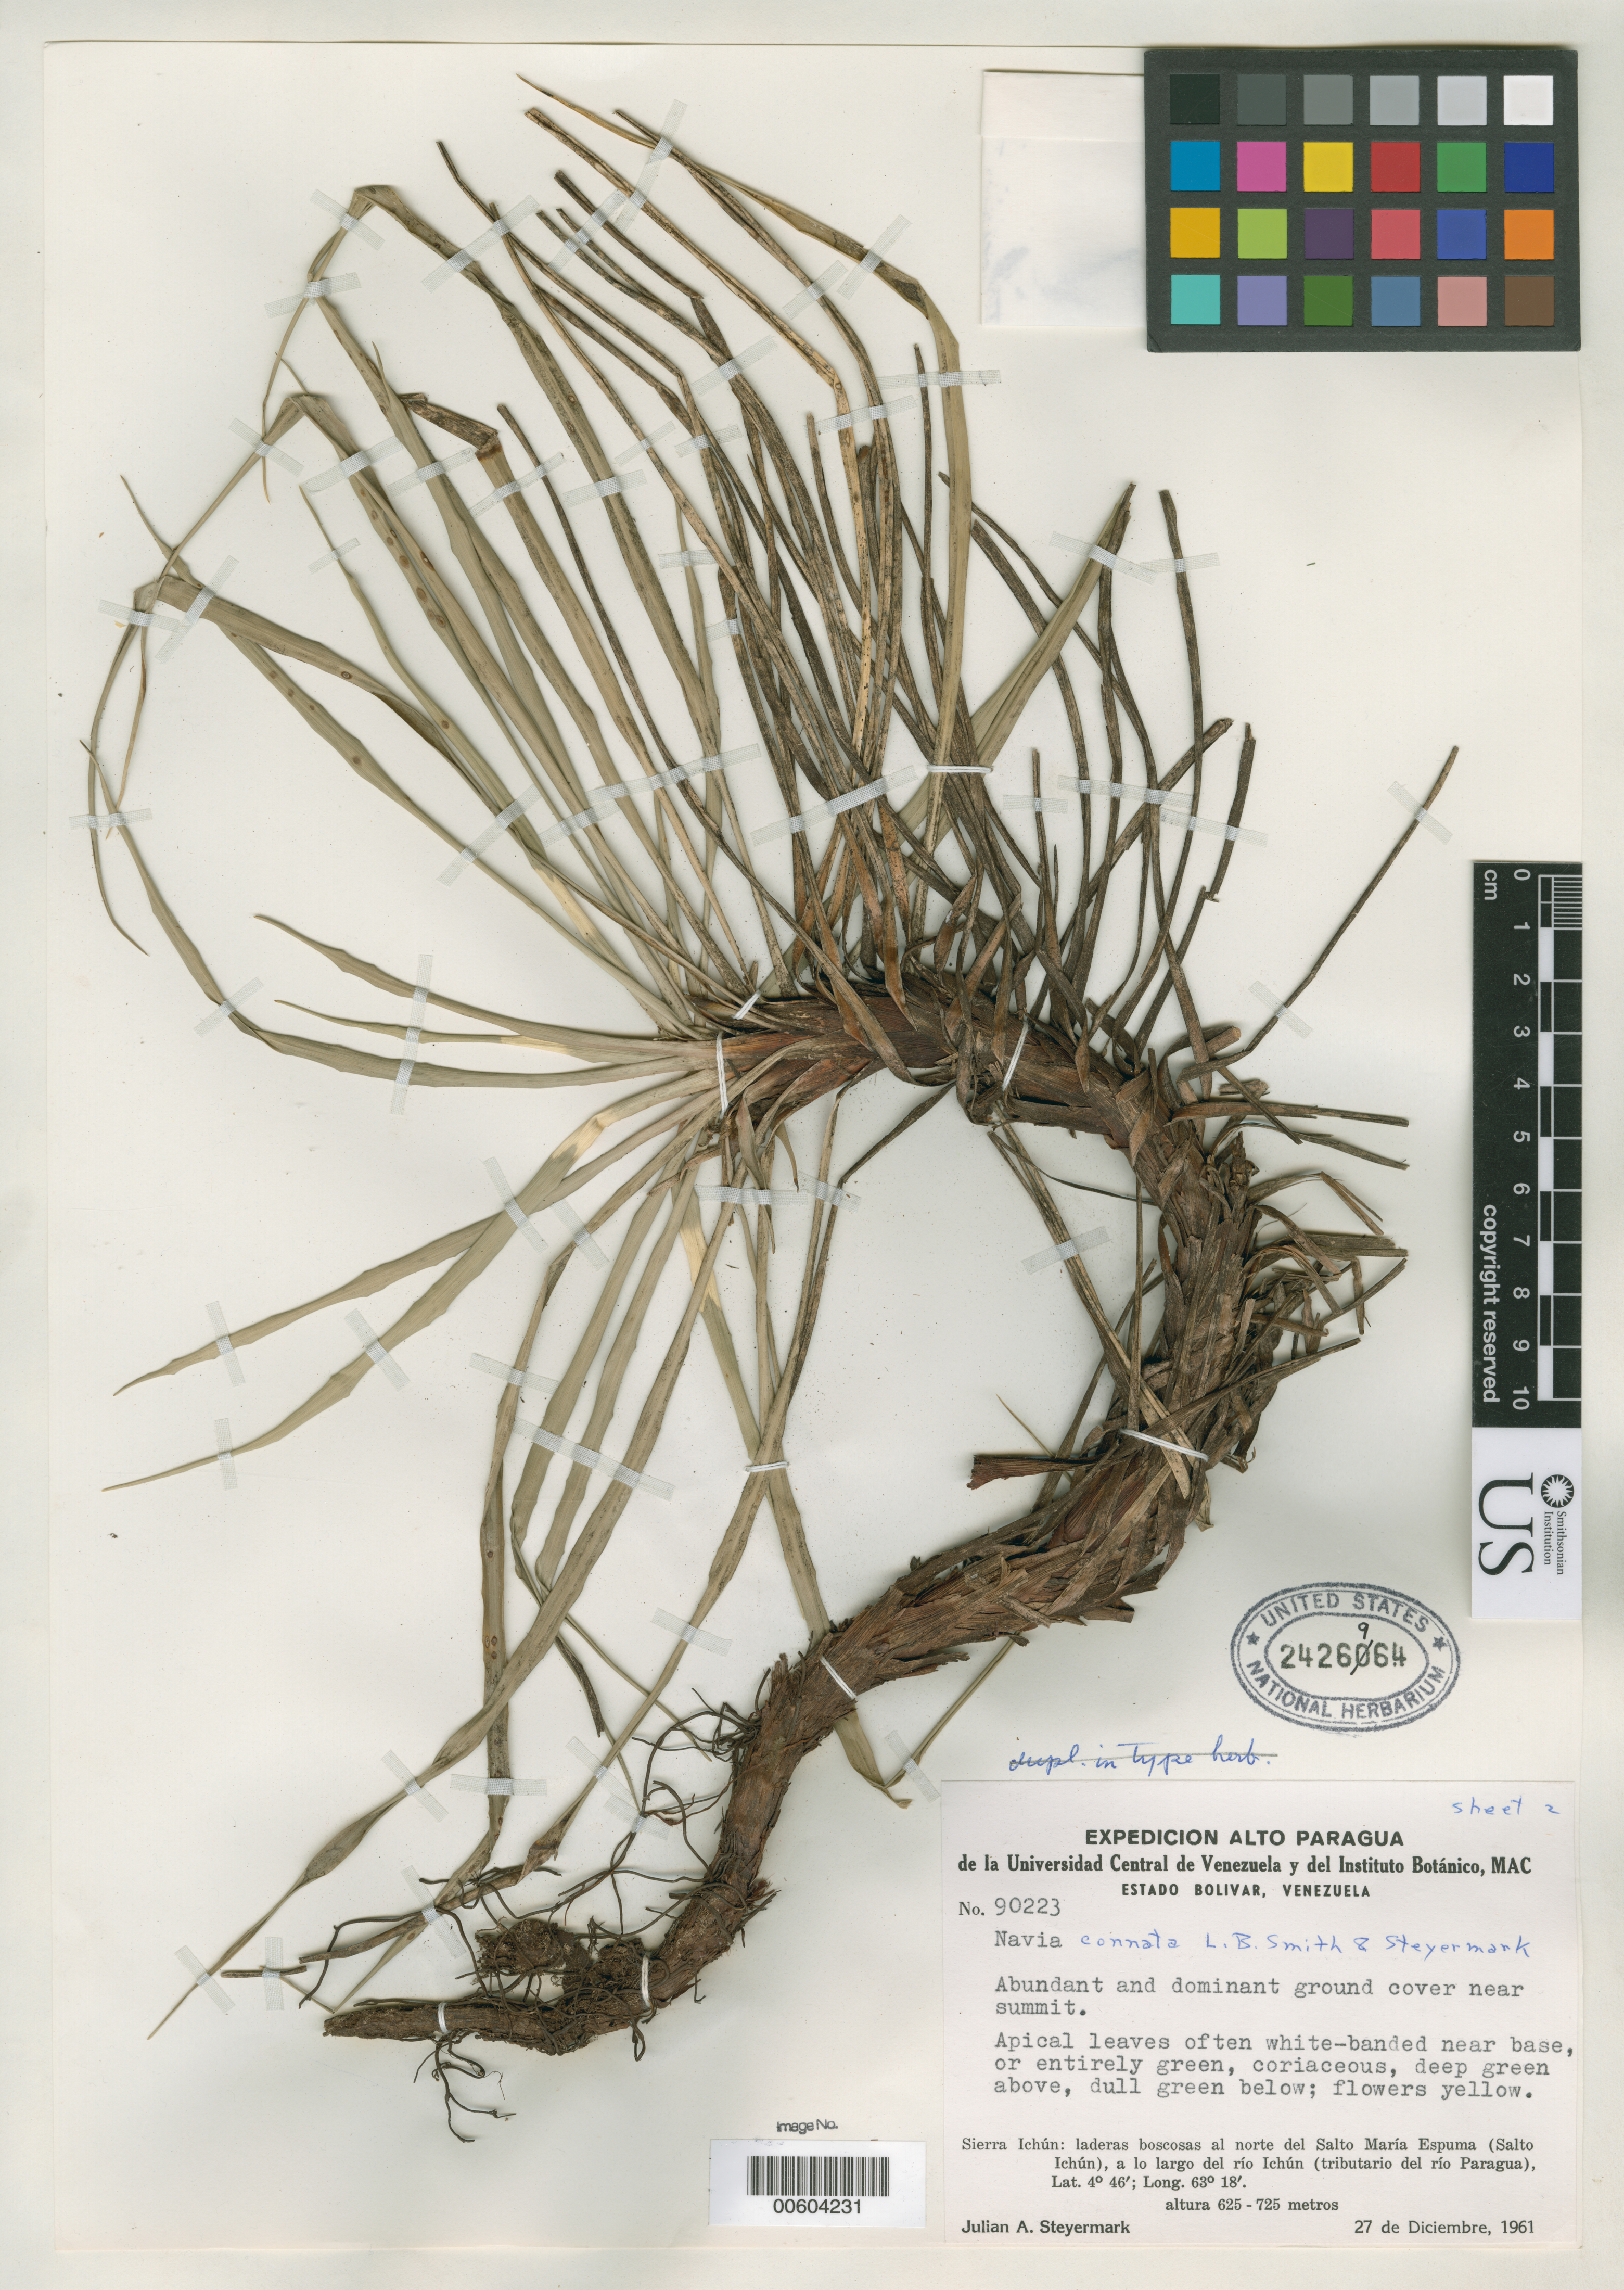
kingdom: Plantae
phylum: Tracheophyta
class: Liliopsida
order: Poales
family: Bromeliaceae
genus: Navia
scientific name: Navia connata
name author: L.B. Sm. & Steyerm.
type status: Holotype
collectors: J. Steyermark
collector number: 90223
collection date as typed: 27 Dec 1961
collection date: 1961-12-27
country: Venezuela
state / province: Bolivar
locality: Sierra Ichun, N of Salto Maria Espuma.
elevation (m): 625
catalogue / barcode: US 2426964